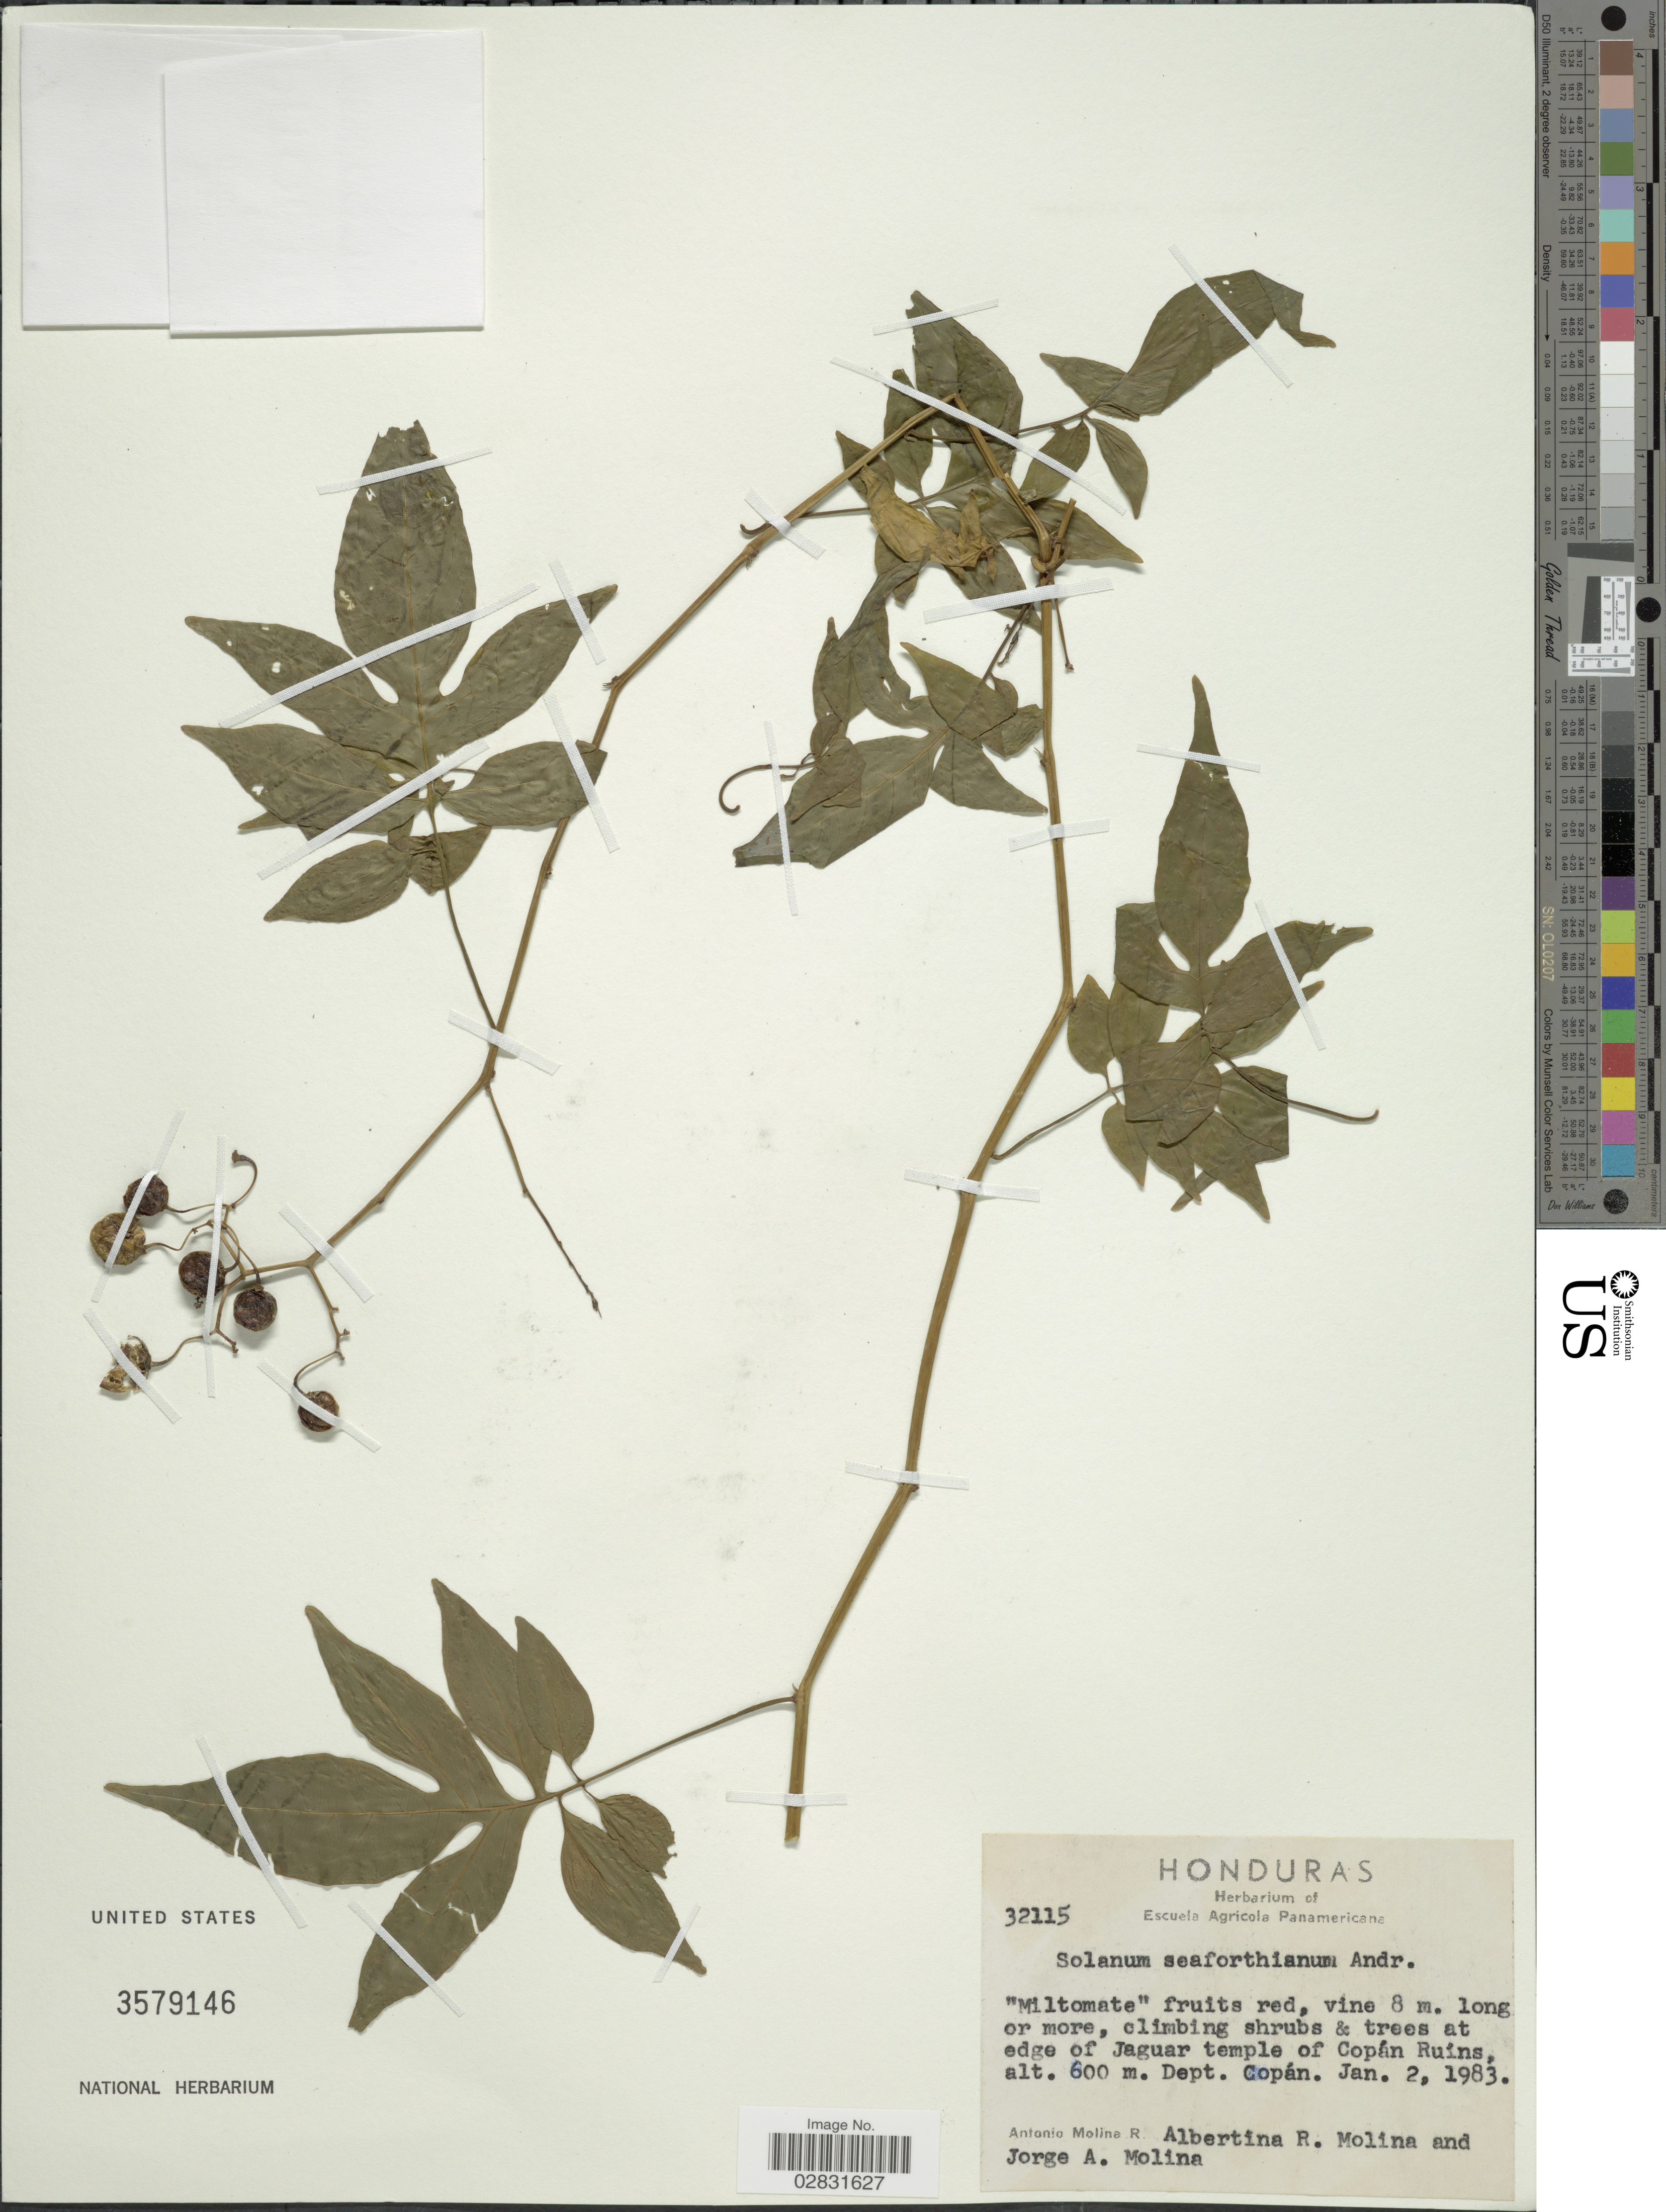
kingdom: Plantae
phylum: Tracheophyta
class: Magnoliopsida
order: Solanales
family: Solanaceae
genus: Solanum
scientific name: Solanum seaforthianum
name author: Andrews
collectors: A. Molina R., A. R. Molina & J. A. Molina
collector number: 32115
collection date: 1983-01-02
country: Honduras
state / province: Copán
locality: At edge of Jaguar temple of Copán Ruins, Dept. Copán.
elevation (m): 600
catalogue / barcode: US 3579146